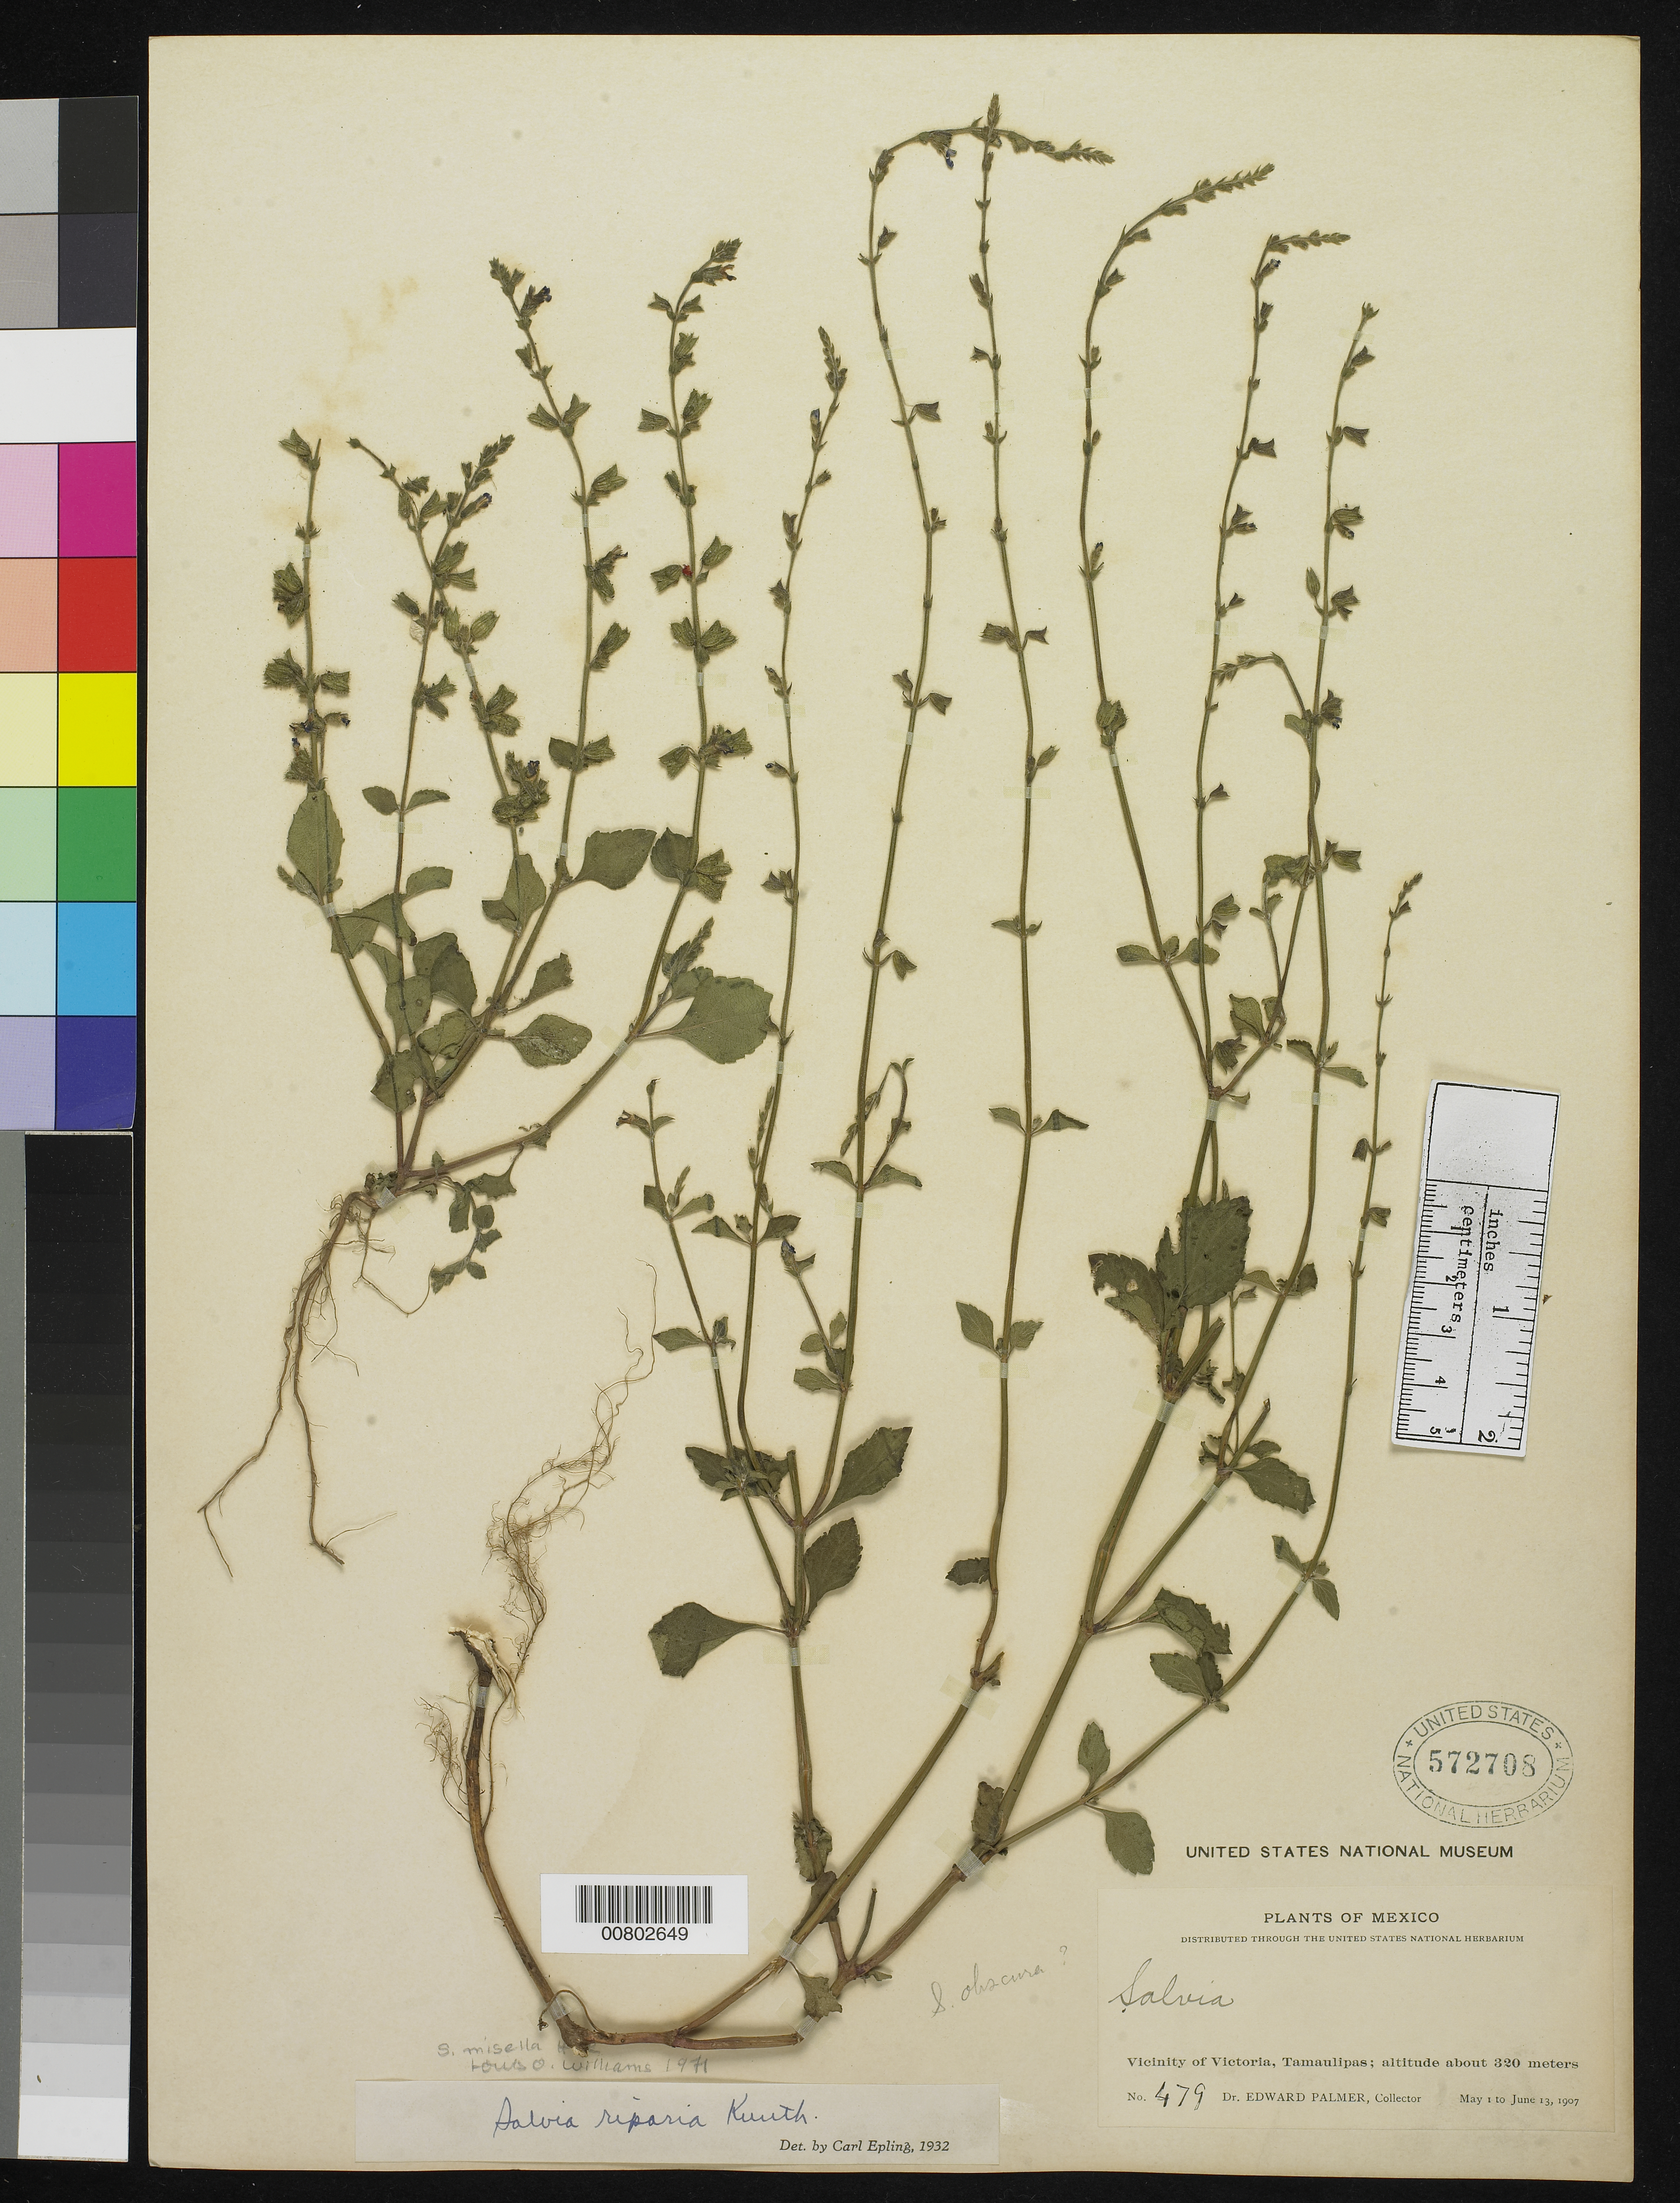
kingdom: Plantae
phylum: Tracheophyta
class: Magnoliopsida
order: Lamiales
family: Lamiaceae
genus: Salvia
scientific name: Salvia misella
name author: Kunth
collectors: E. Palmer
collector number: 479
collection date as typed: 01 May 1907 to 13 Jun 1907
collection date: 1907-05-01/1907-06-13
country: Mexico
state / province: Tamaulipas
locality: Vicinity of Tampico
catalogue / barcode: US 572708